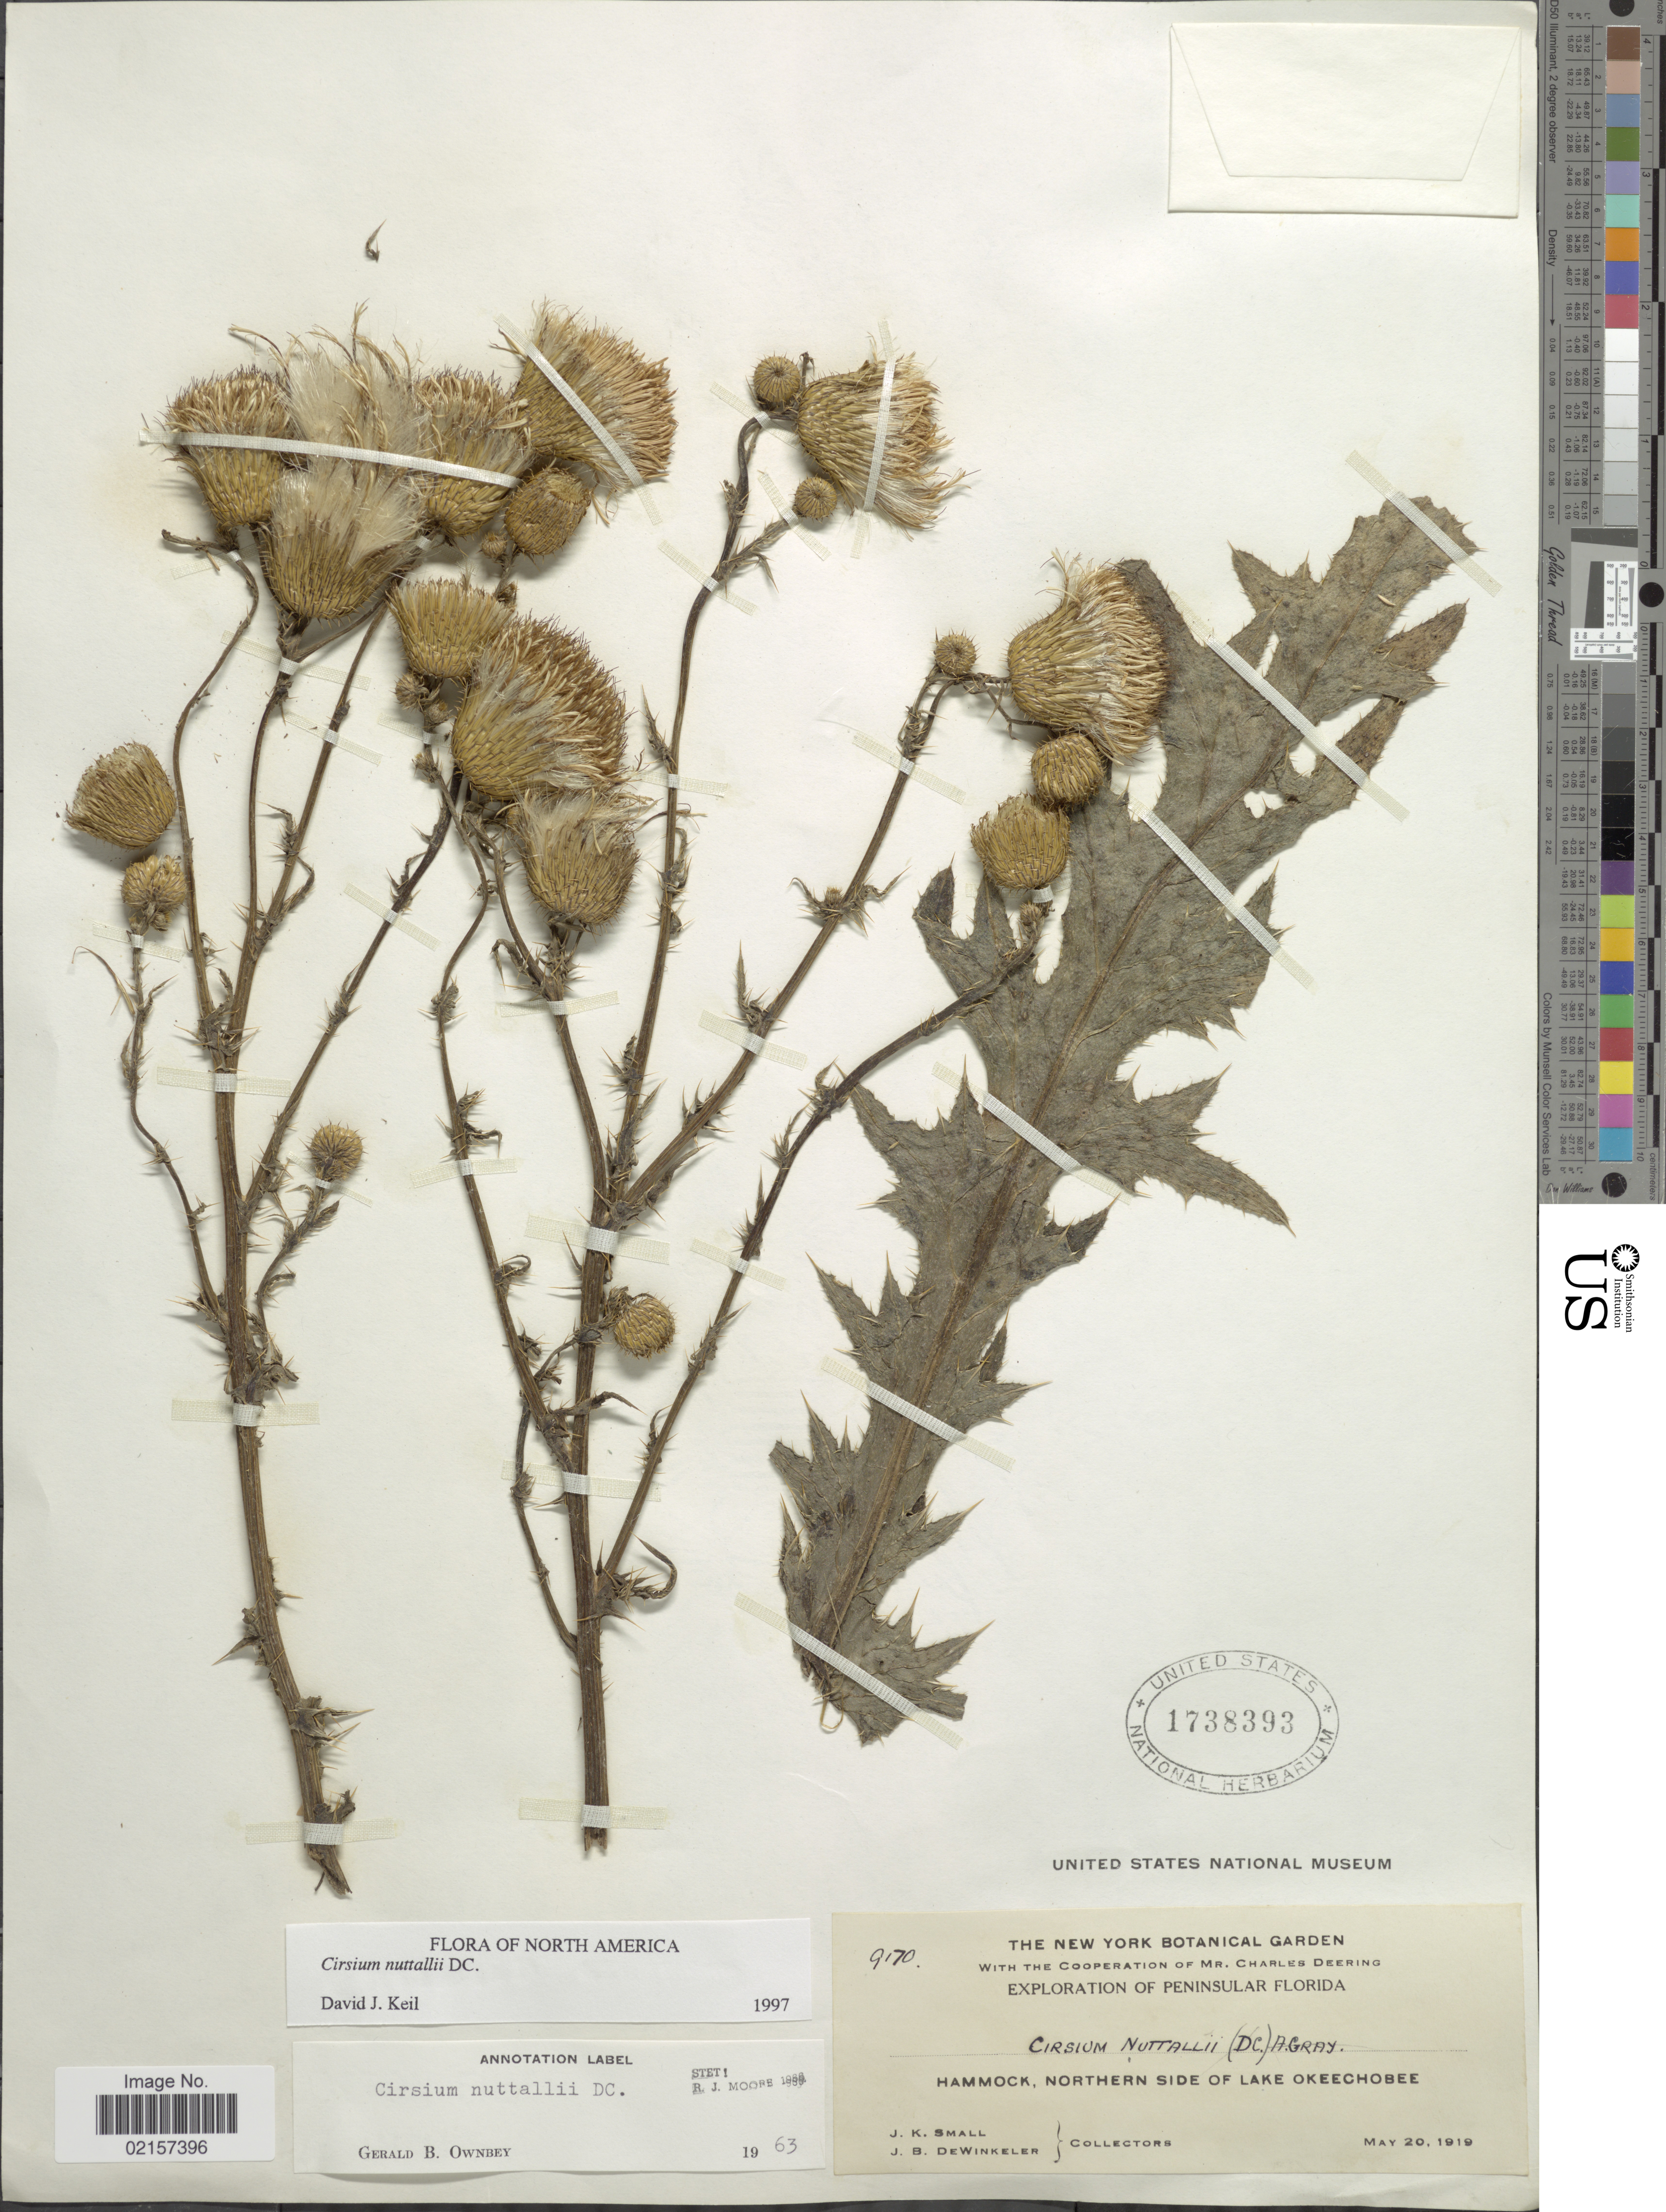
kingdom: Plantae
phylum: Tracheophyta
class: Magnoliopsida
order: Asterales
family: Asteraceae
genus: Cirsium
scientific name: Cirsium nuttali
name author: DC.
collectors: J. K. Small & J. B. Dewinkeler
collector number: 9170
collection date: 1919-05-20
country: United States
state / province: Florida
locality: Peninsular Florida, Hammock, Northern side of Lake Okeeschobee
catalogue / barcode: US 1738393